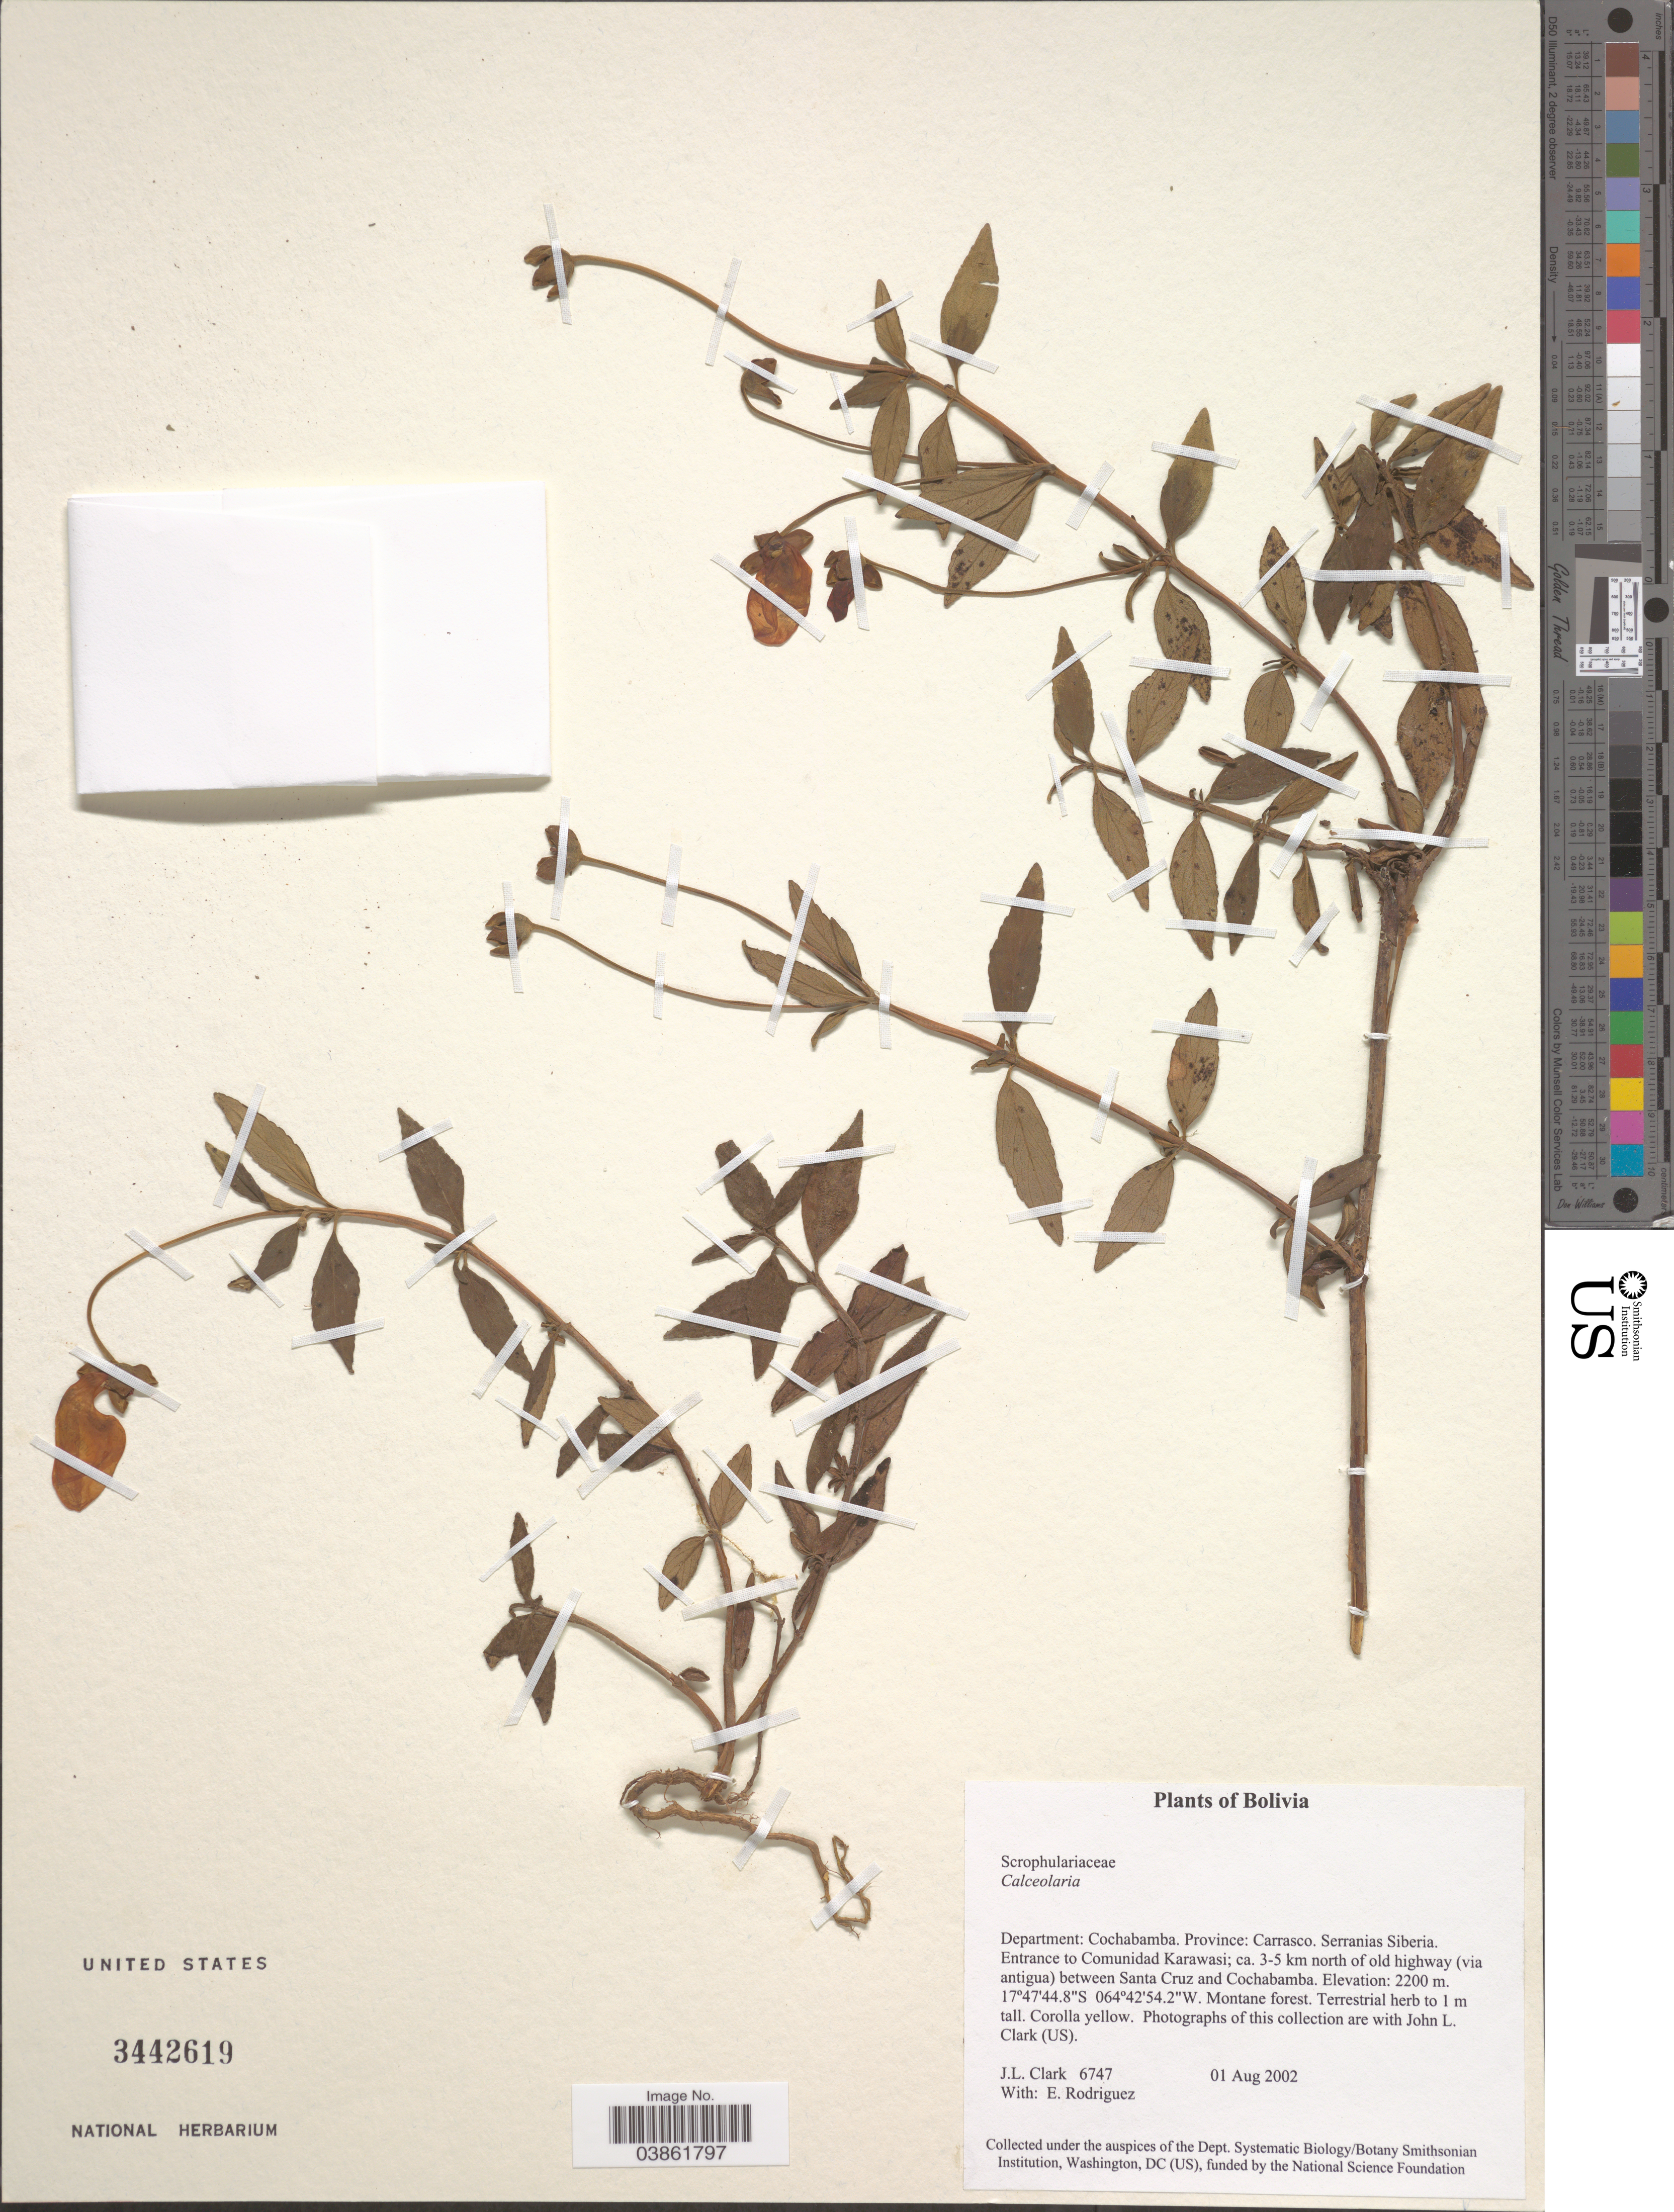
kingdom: Plantae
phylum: Tracheophyta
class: Magnoliopsida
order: Lamiales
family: Calceolariaceae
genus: Calceolaria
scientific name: Calceolaria sp.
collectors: J. L. Clark & E. Rodriguez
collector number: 6747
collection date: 2002-08-01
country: Bolivia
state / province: Cochabamba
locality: Department: Cochabamba. Province: Carrasco. Serranias Siberia. Entrance to Comunidad Karawasi; ca. 3-5 km north of olf highway (via antigua) between Santa Cruz and Cochabamba.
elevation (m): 2200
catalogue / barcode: US 3442619